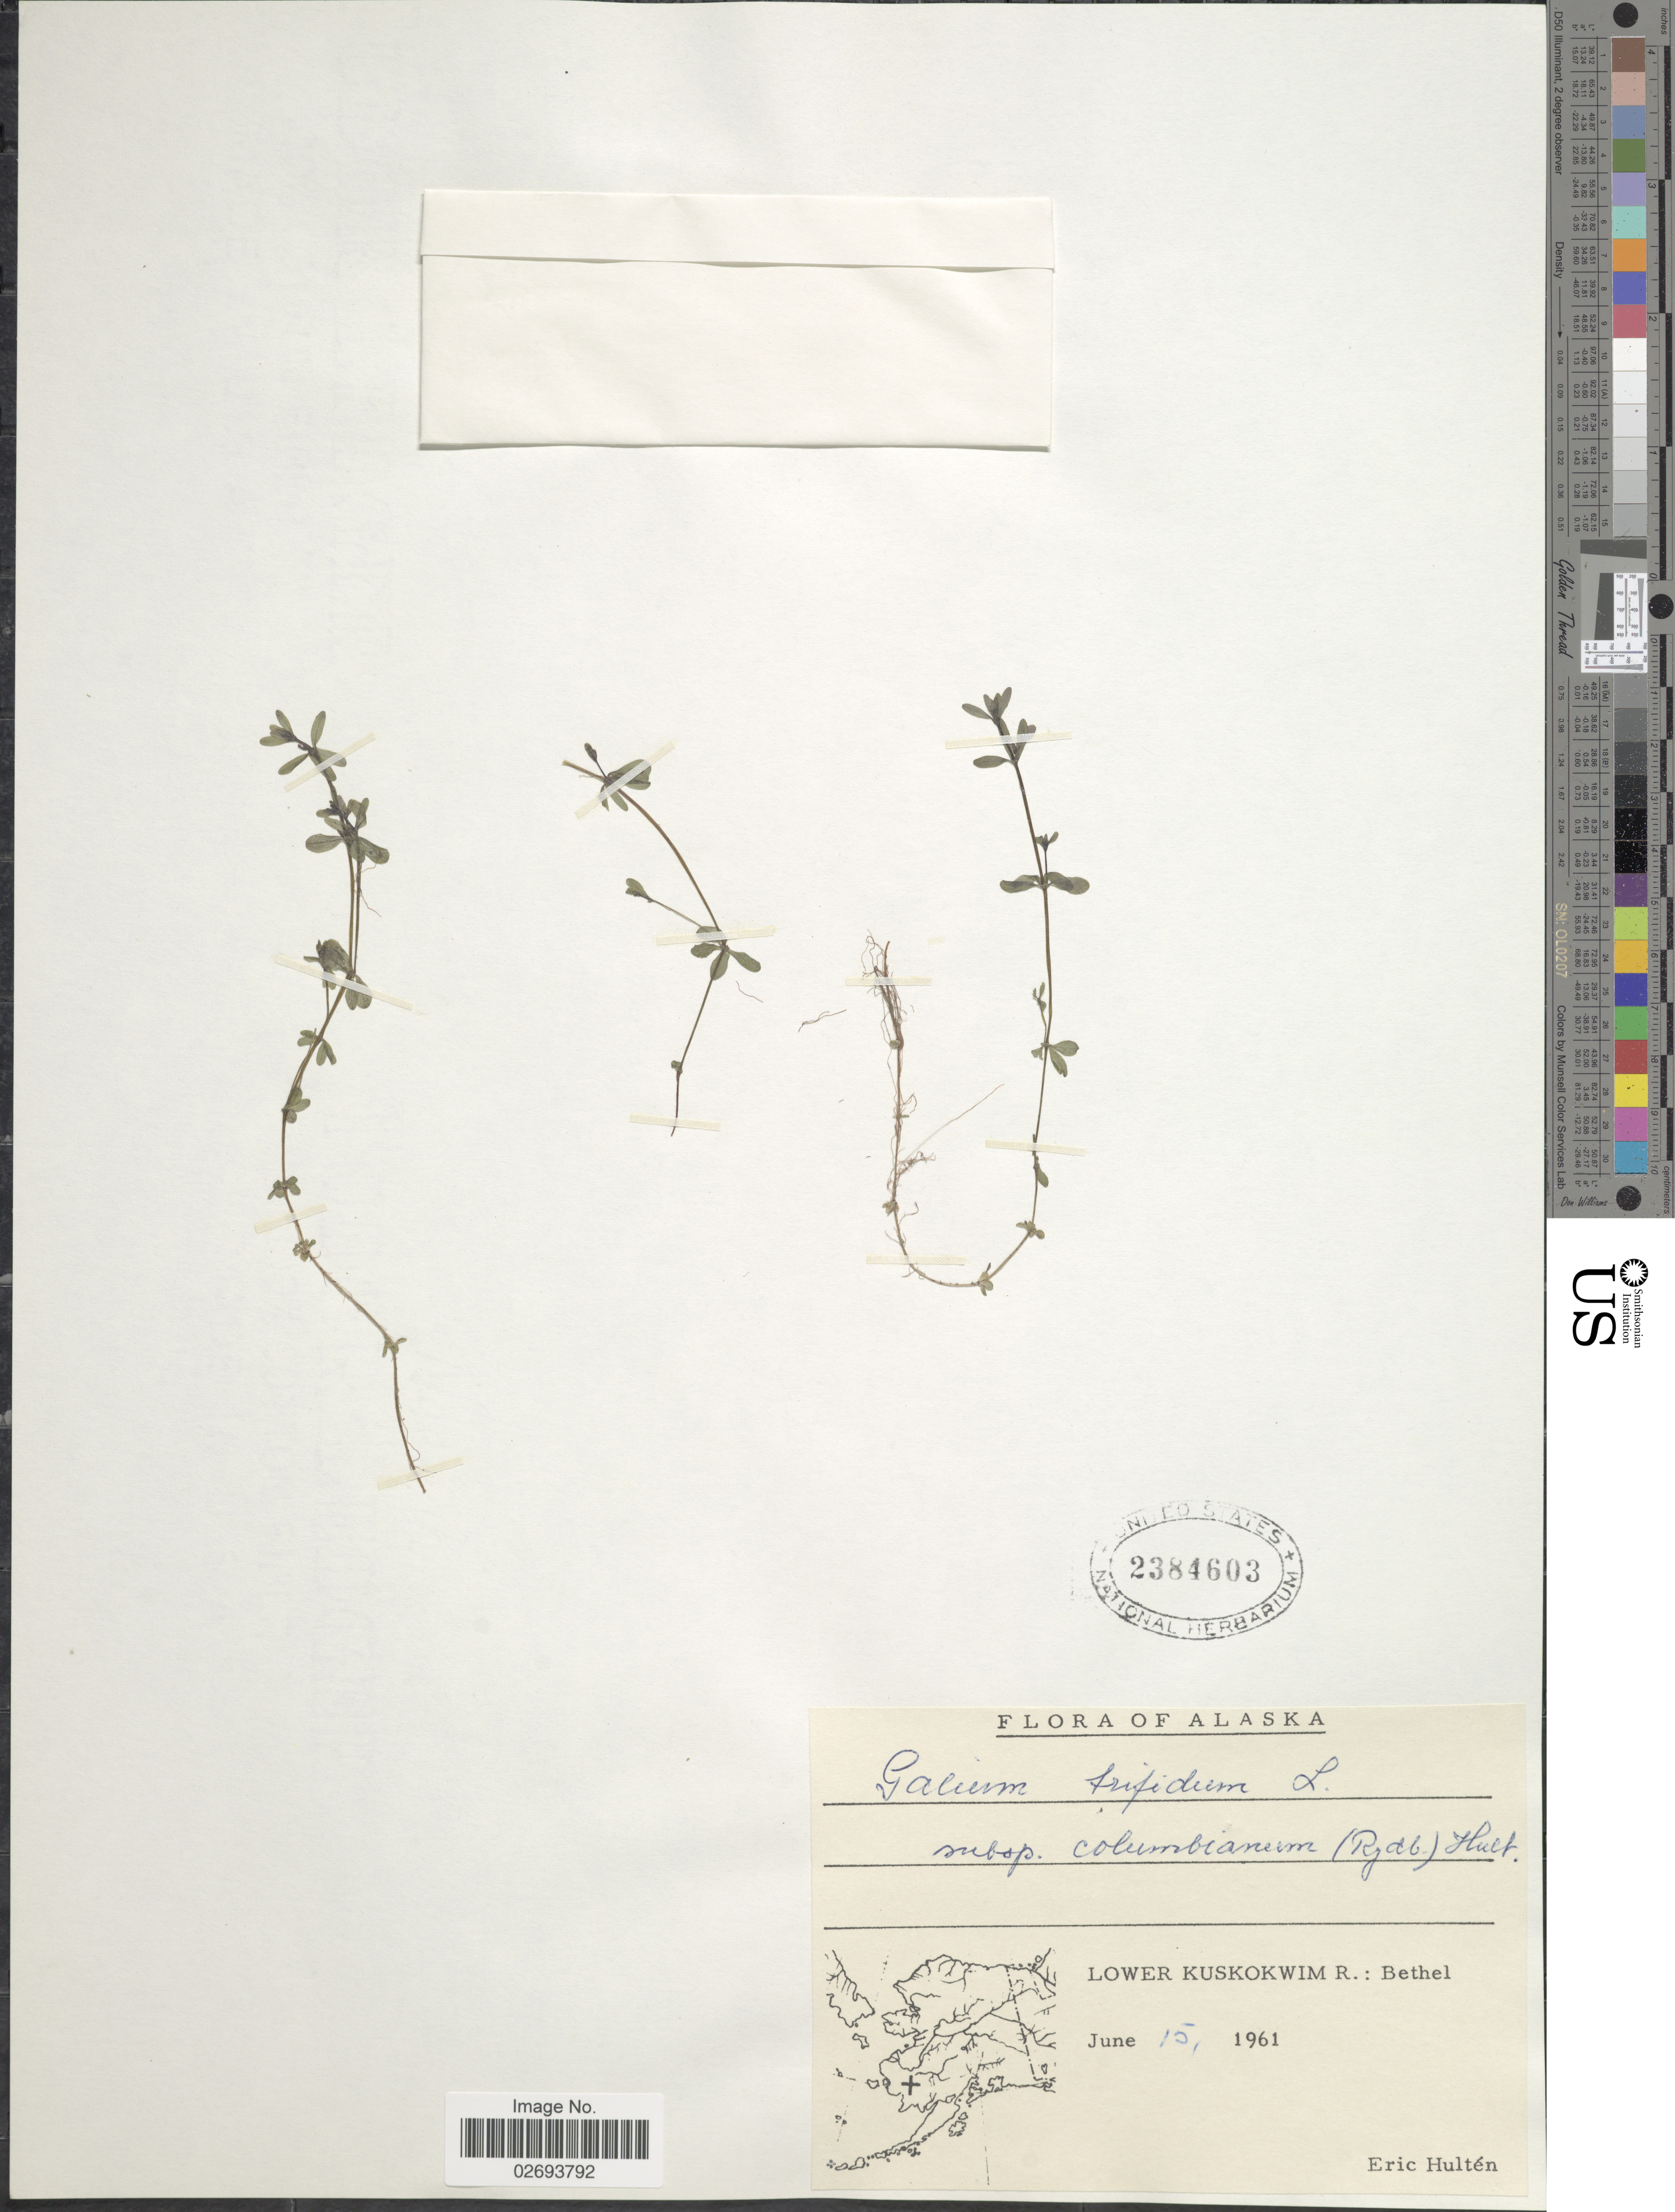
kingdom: Plantae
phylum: Tracheophyta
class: Magnoliopsida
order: Gentianales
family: Rubiaceae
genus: Galium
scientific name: Galium trifidum subsp. columbianum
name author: (Rydb.) Hultén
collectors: E. G. Hultén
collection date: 1961-06-15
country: United States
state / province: Alaska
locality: Lower Kuskokwim R.: Bethel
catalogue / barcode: US 2384603